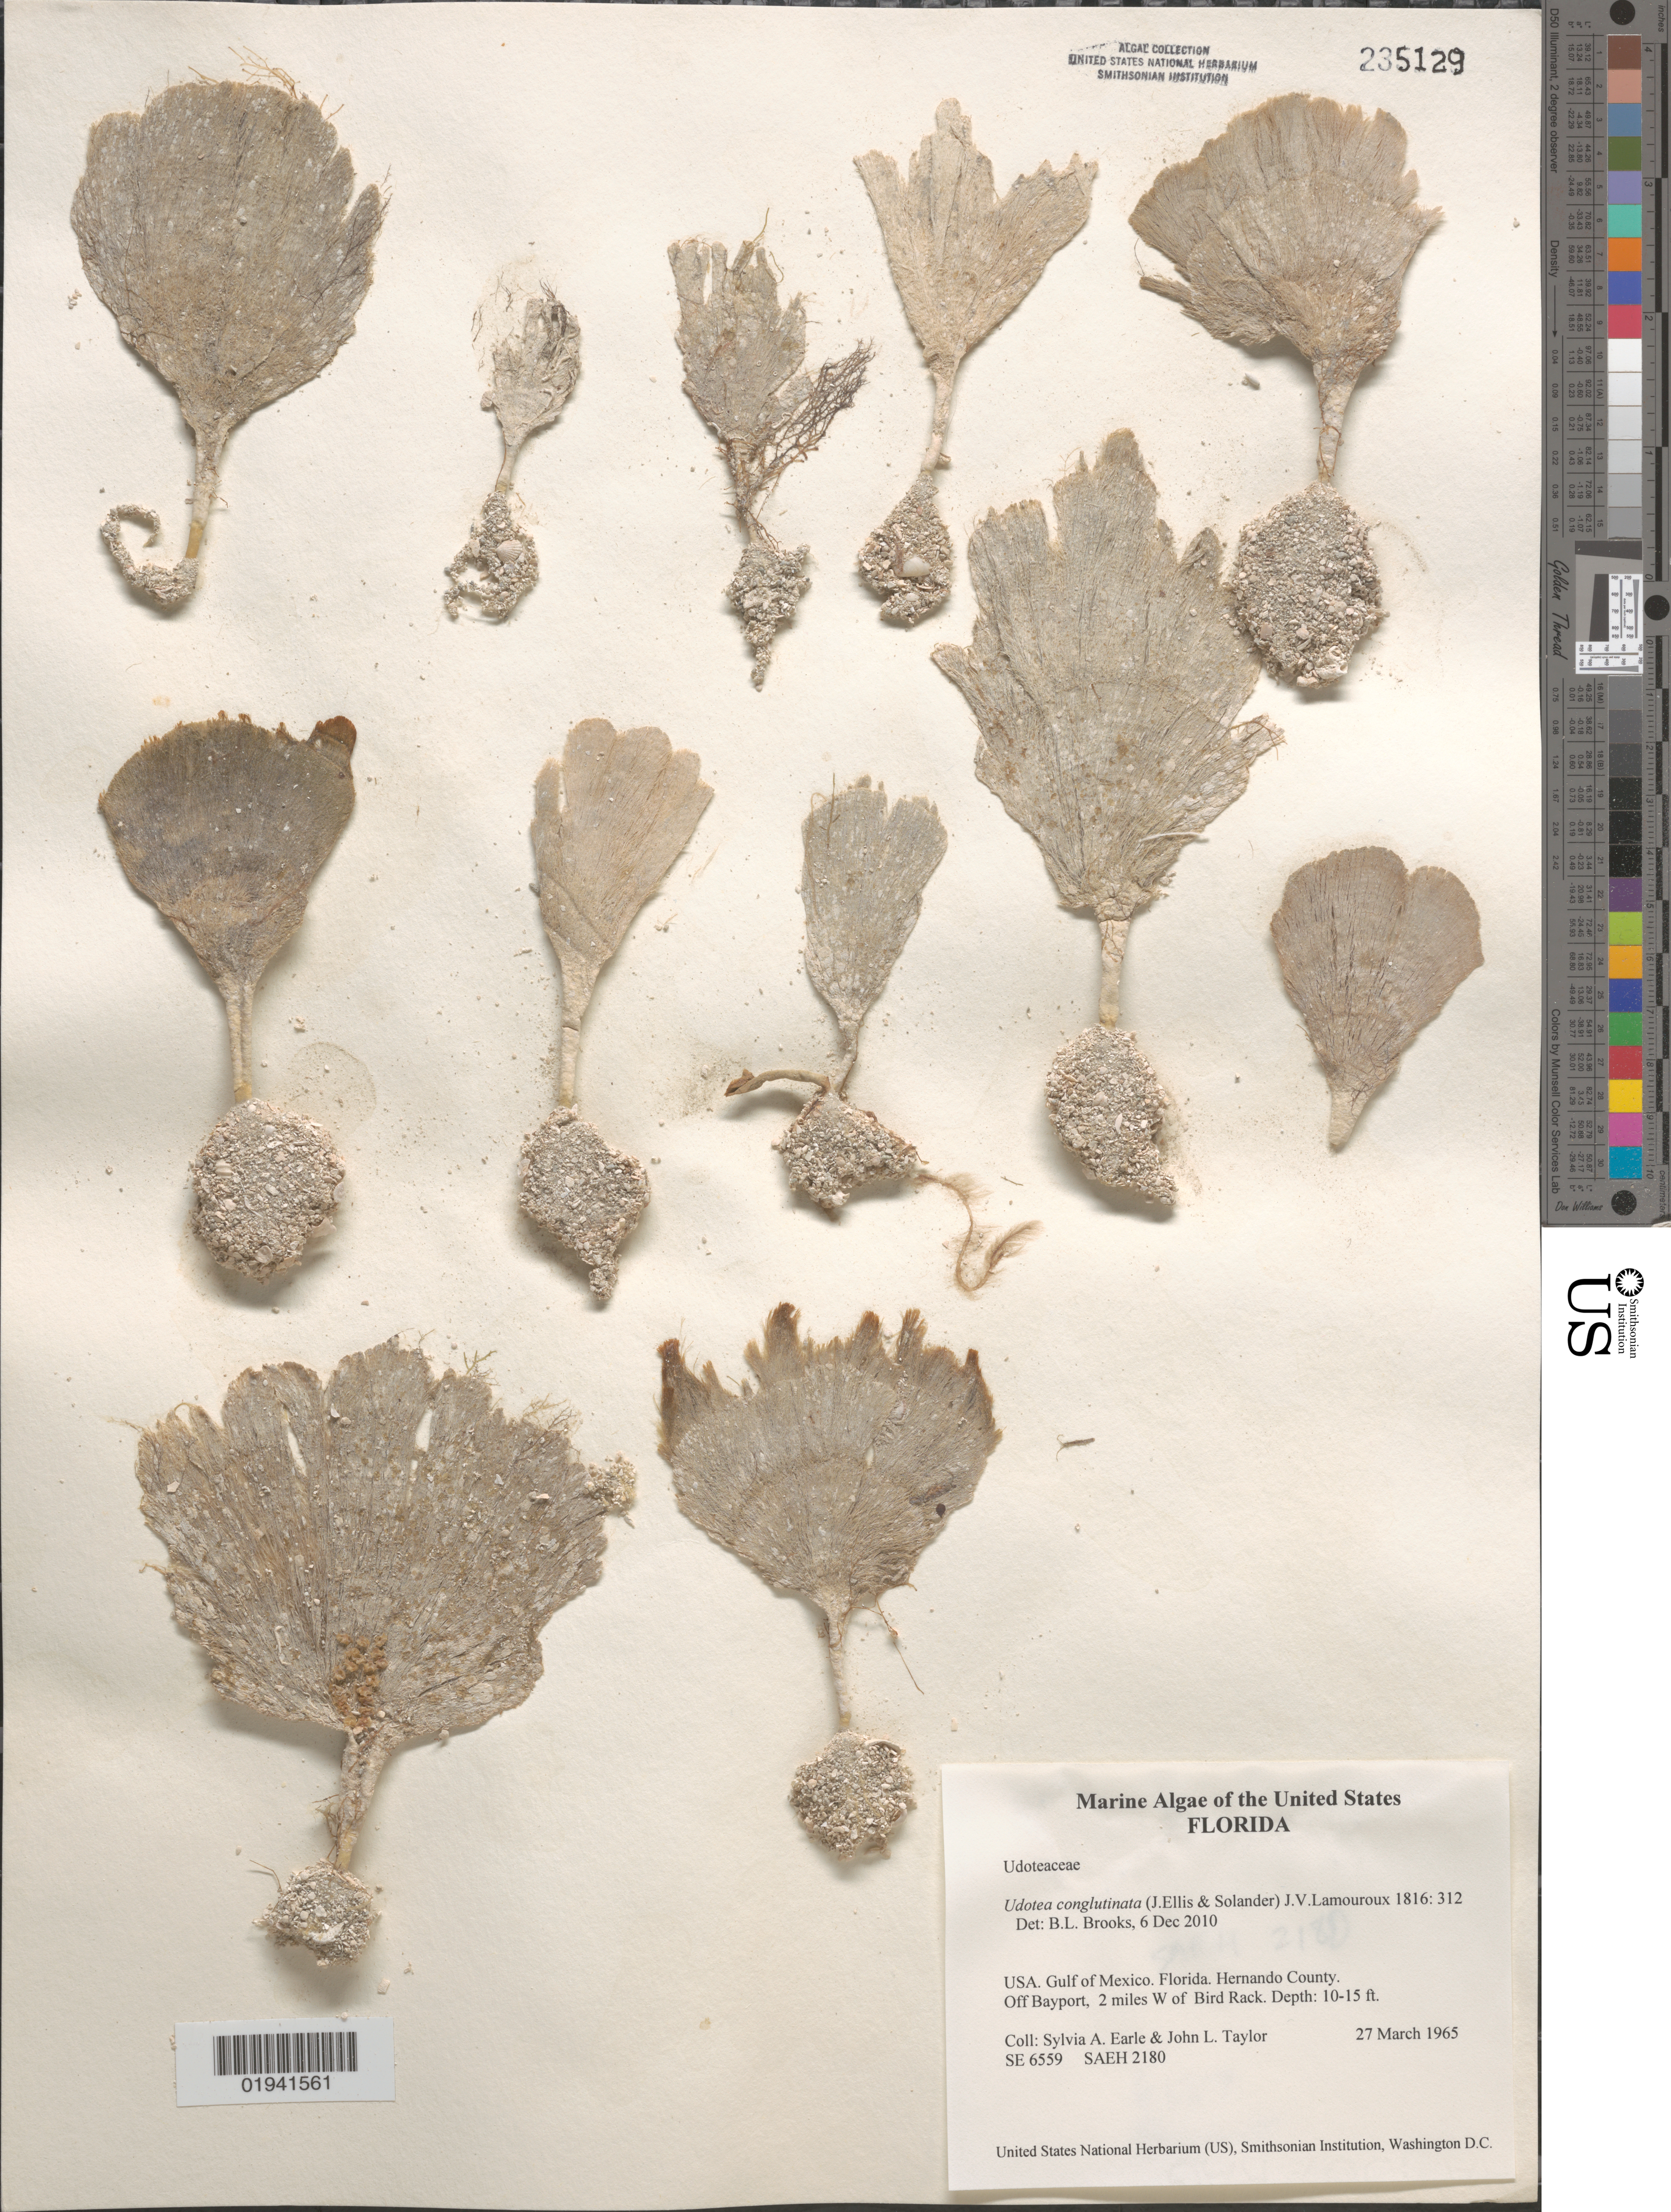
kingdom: Plantae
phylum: Chlorophyta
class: Ulvophyceae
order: Bryopsidales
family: Udoteaceae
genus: Udotea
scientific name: Udotea conglutinata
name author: (Ellis & Sol.) J.V.Lamouroux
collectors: S. A. Earle & J. L. Taylor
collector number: SE6559/SAEH2180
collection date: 1965-03-27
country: United States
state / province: Florida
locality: Gulf of Mexico. Hernando County. Off Bayport. 2 miles W of Bird Rack.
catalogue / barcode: US 235129